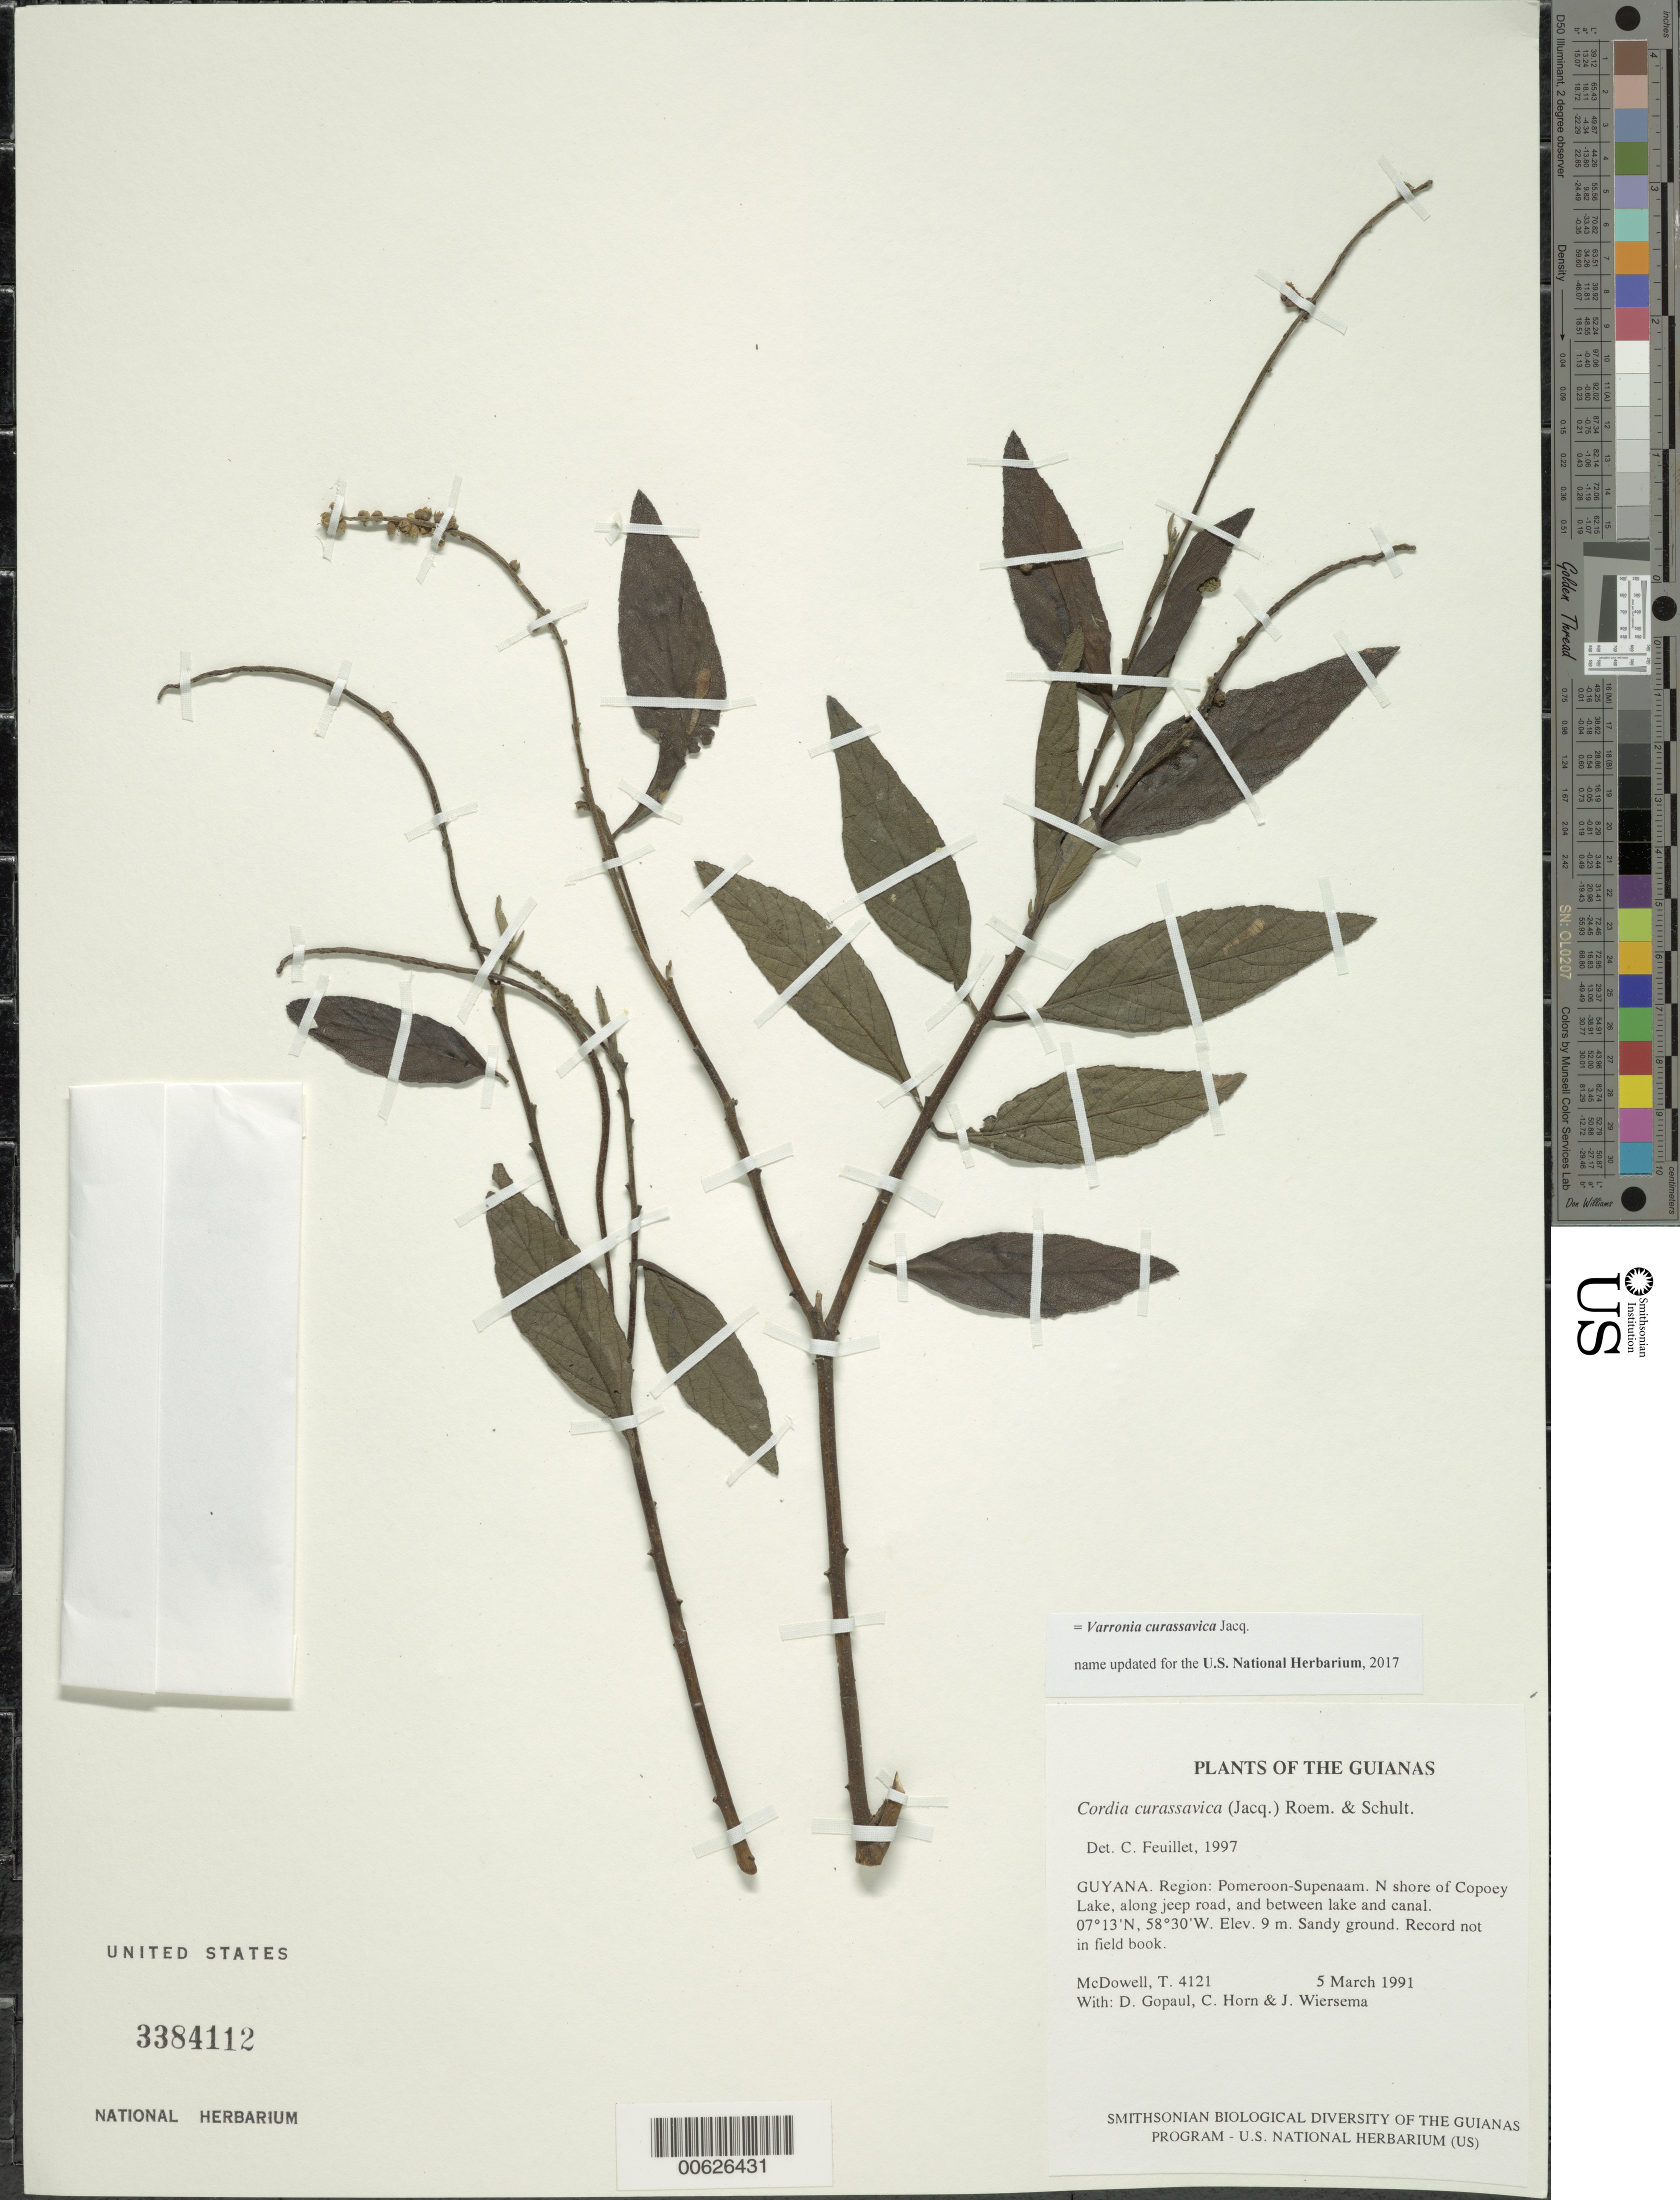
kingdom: Plantae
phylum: Tracheophyta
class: Magnoliopsida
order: Boraginales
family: Cordiaceae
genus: Varronia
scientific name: Varronia curassavica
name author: Jacq.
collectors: T. McDowell, D. Gopaul, C. N. Horn & J. H. Wiersema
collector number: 4121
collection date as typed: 5 March 1991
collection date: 1991-03-05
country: Guyana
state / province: Pomeroon-Supenaam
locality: N shore of Copoey Lake, along jeep road, and between lake and canal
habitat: Sandy ground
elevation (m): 9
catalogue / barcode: US 3384112